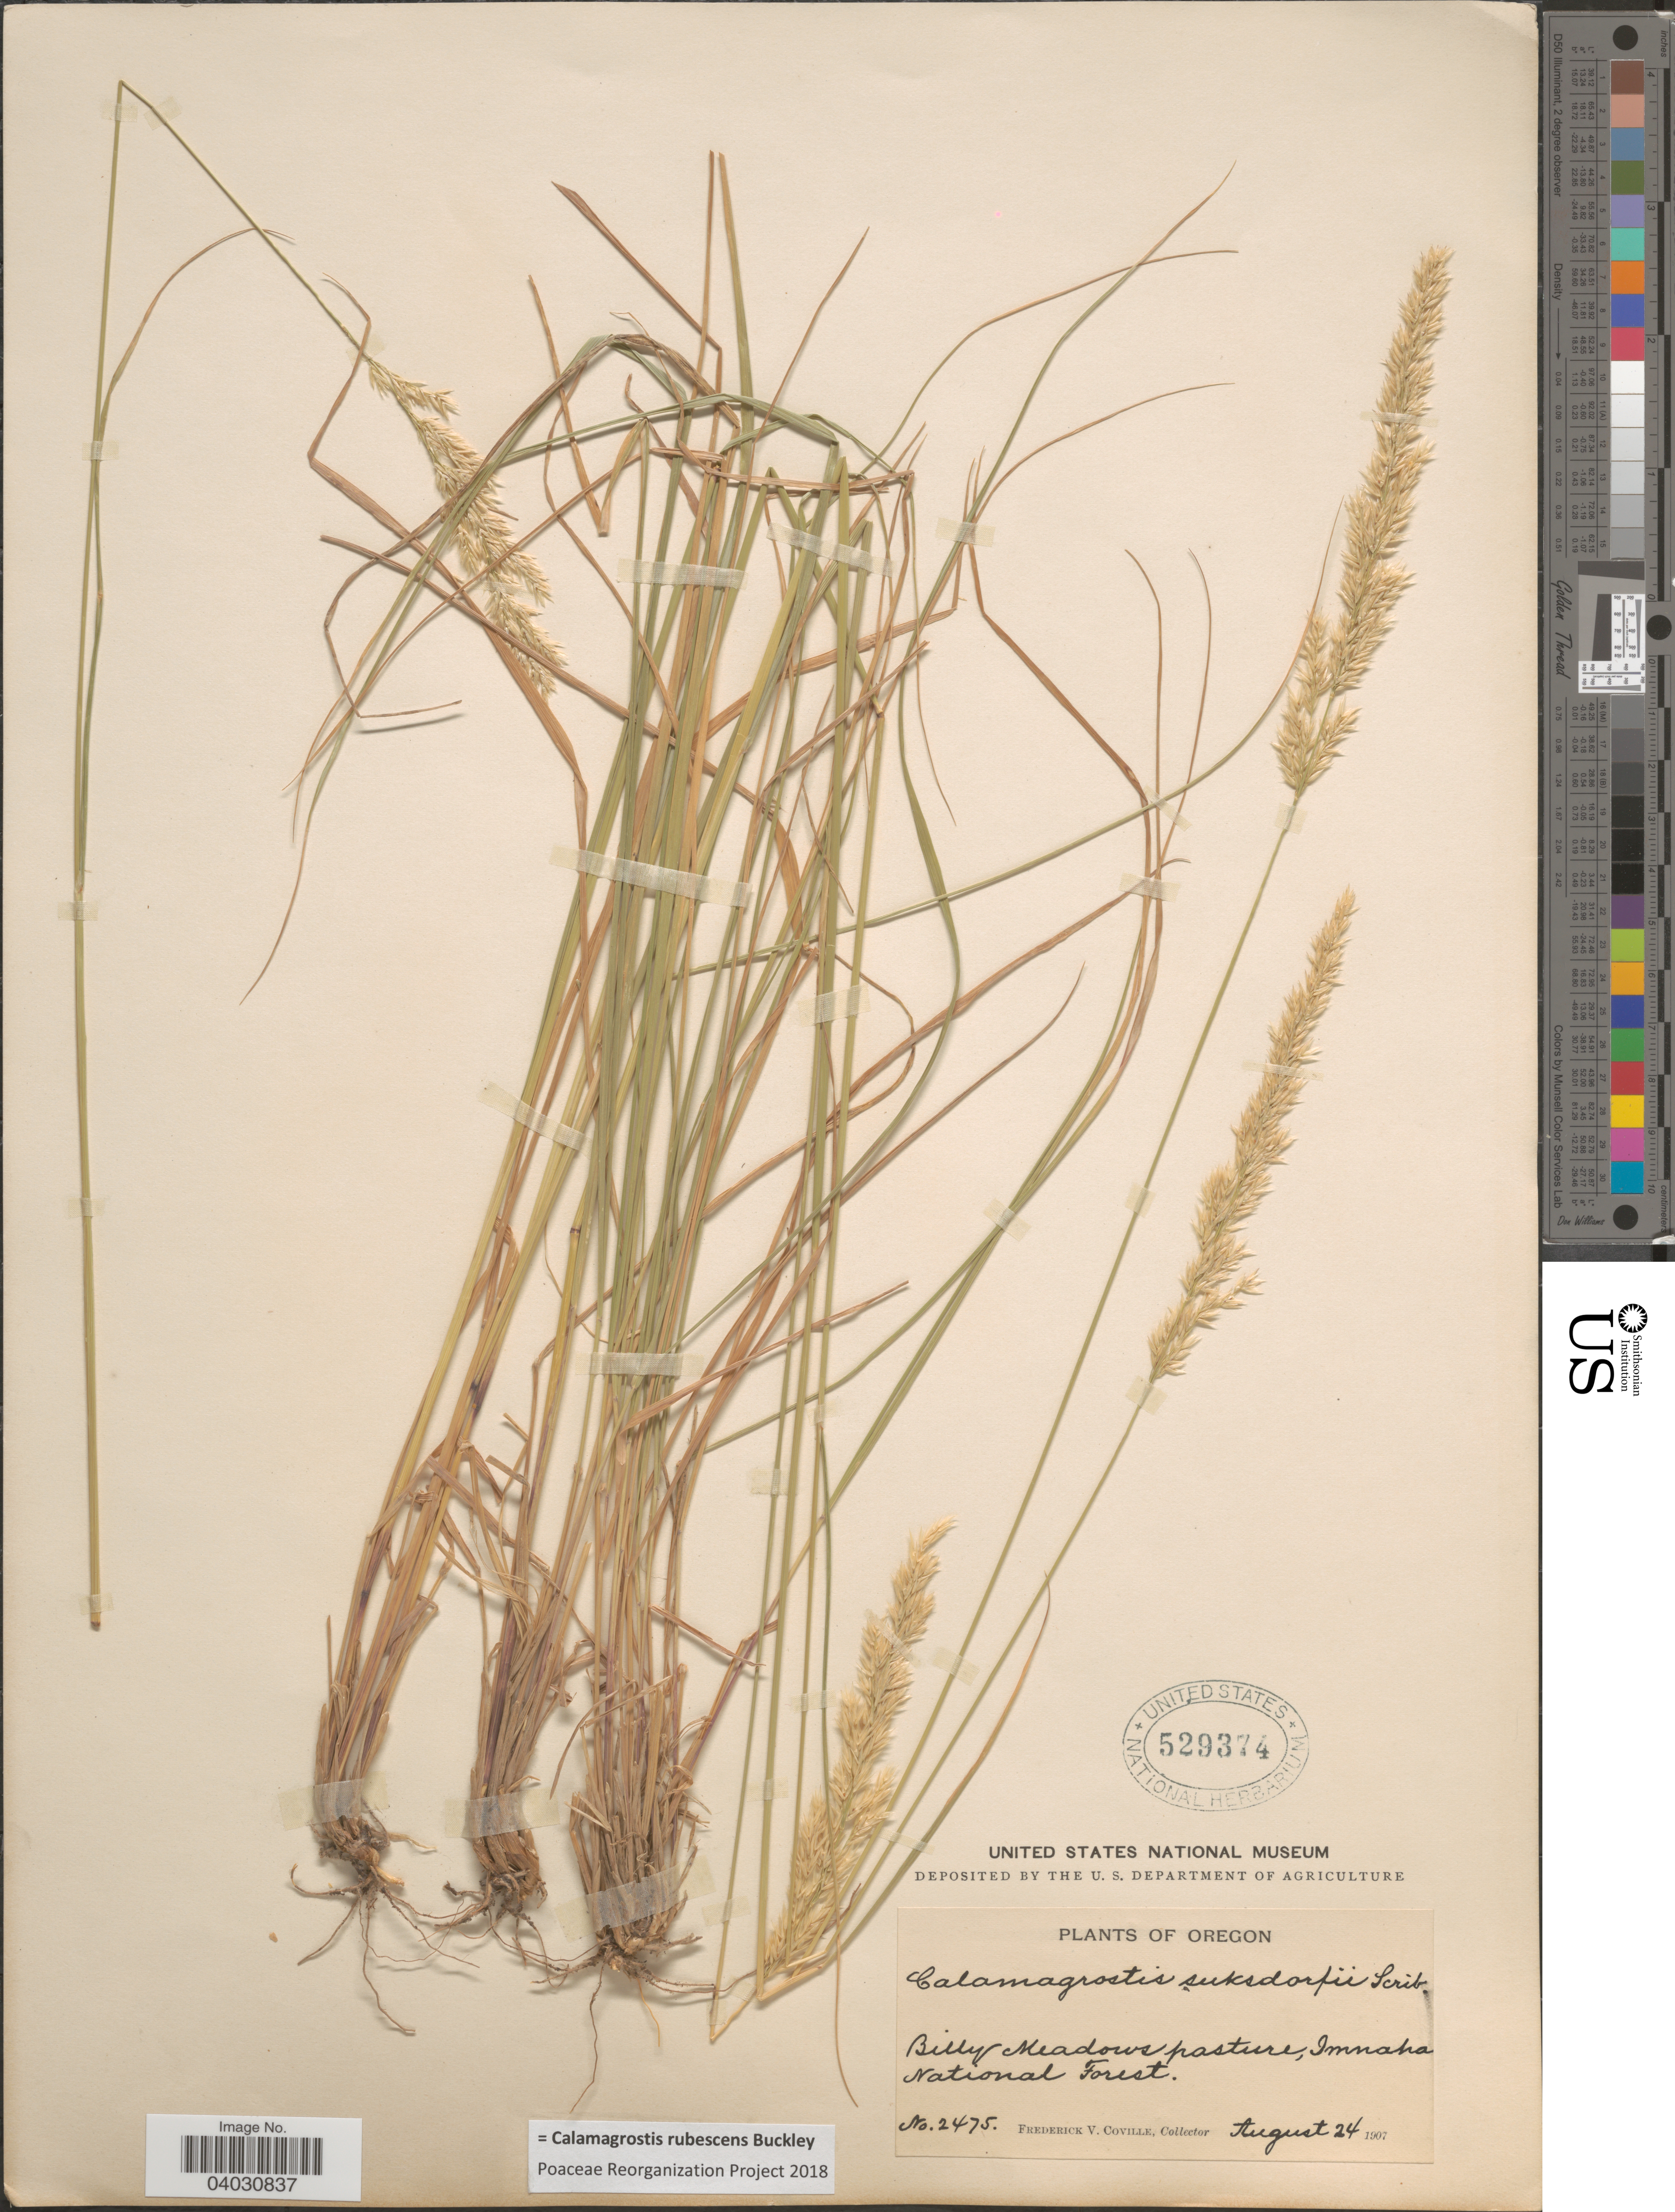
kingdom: Plantae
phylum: Tracheophyta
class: Liliopsida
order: Poales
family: Poaceae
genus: Calamagrostis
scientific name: Calamagrostis rubescens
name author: Buckley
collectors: F. V. Coville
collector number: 2475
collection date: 1907-08-24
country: United States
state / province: Oregon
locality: Billy Meadows pasture, Imnaha National Forest.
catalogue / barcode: US 529374